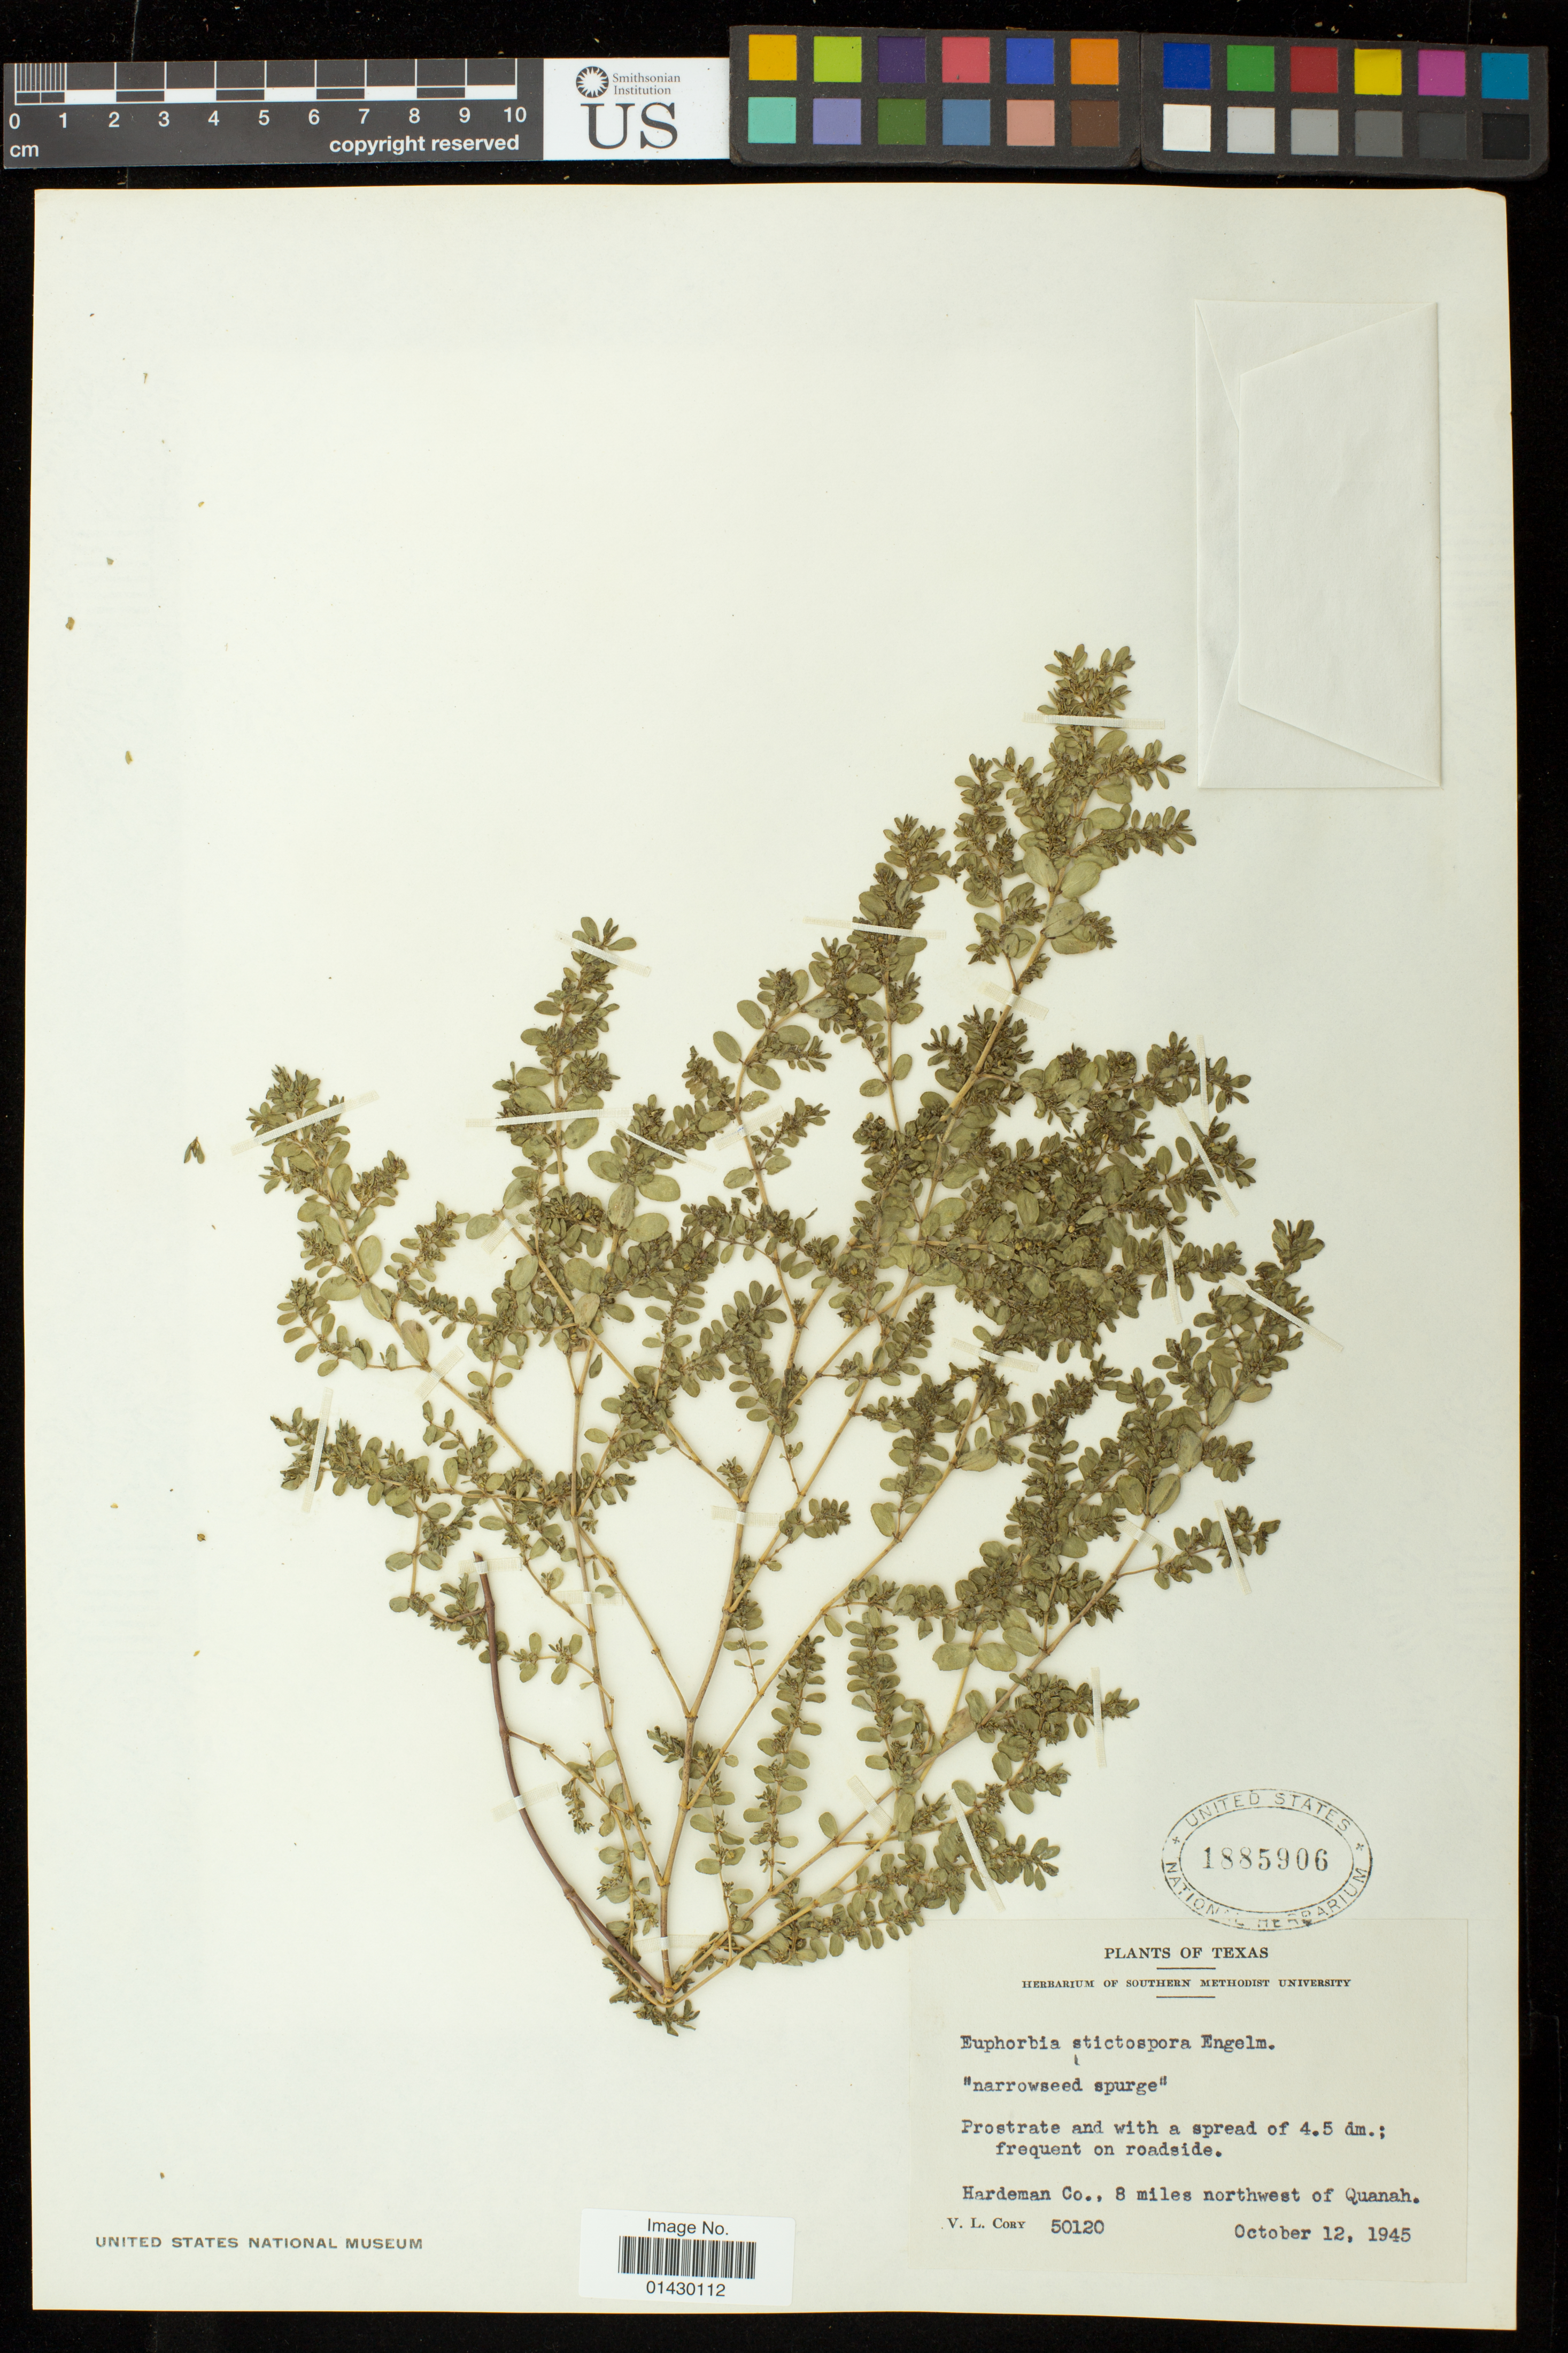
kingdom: Plantae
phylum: Tracheophyta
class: Magnoliopsida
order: Malpighiales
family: Euphorbiaceae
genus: Euphorbia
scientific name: Euphorbia stictospora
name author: Engelm.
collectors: V. Cory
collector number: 50120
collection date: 1945-10-12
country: United States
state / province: Texas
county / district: Hardeman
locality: Hardeman Co., 8 miles northwest of Quanah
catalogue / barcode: US 1885906